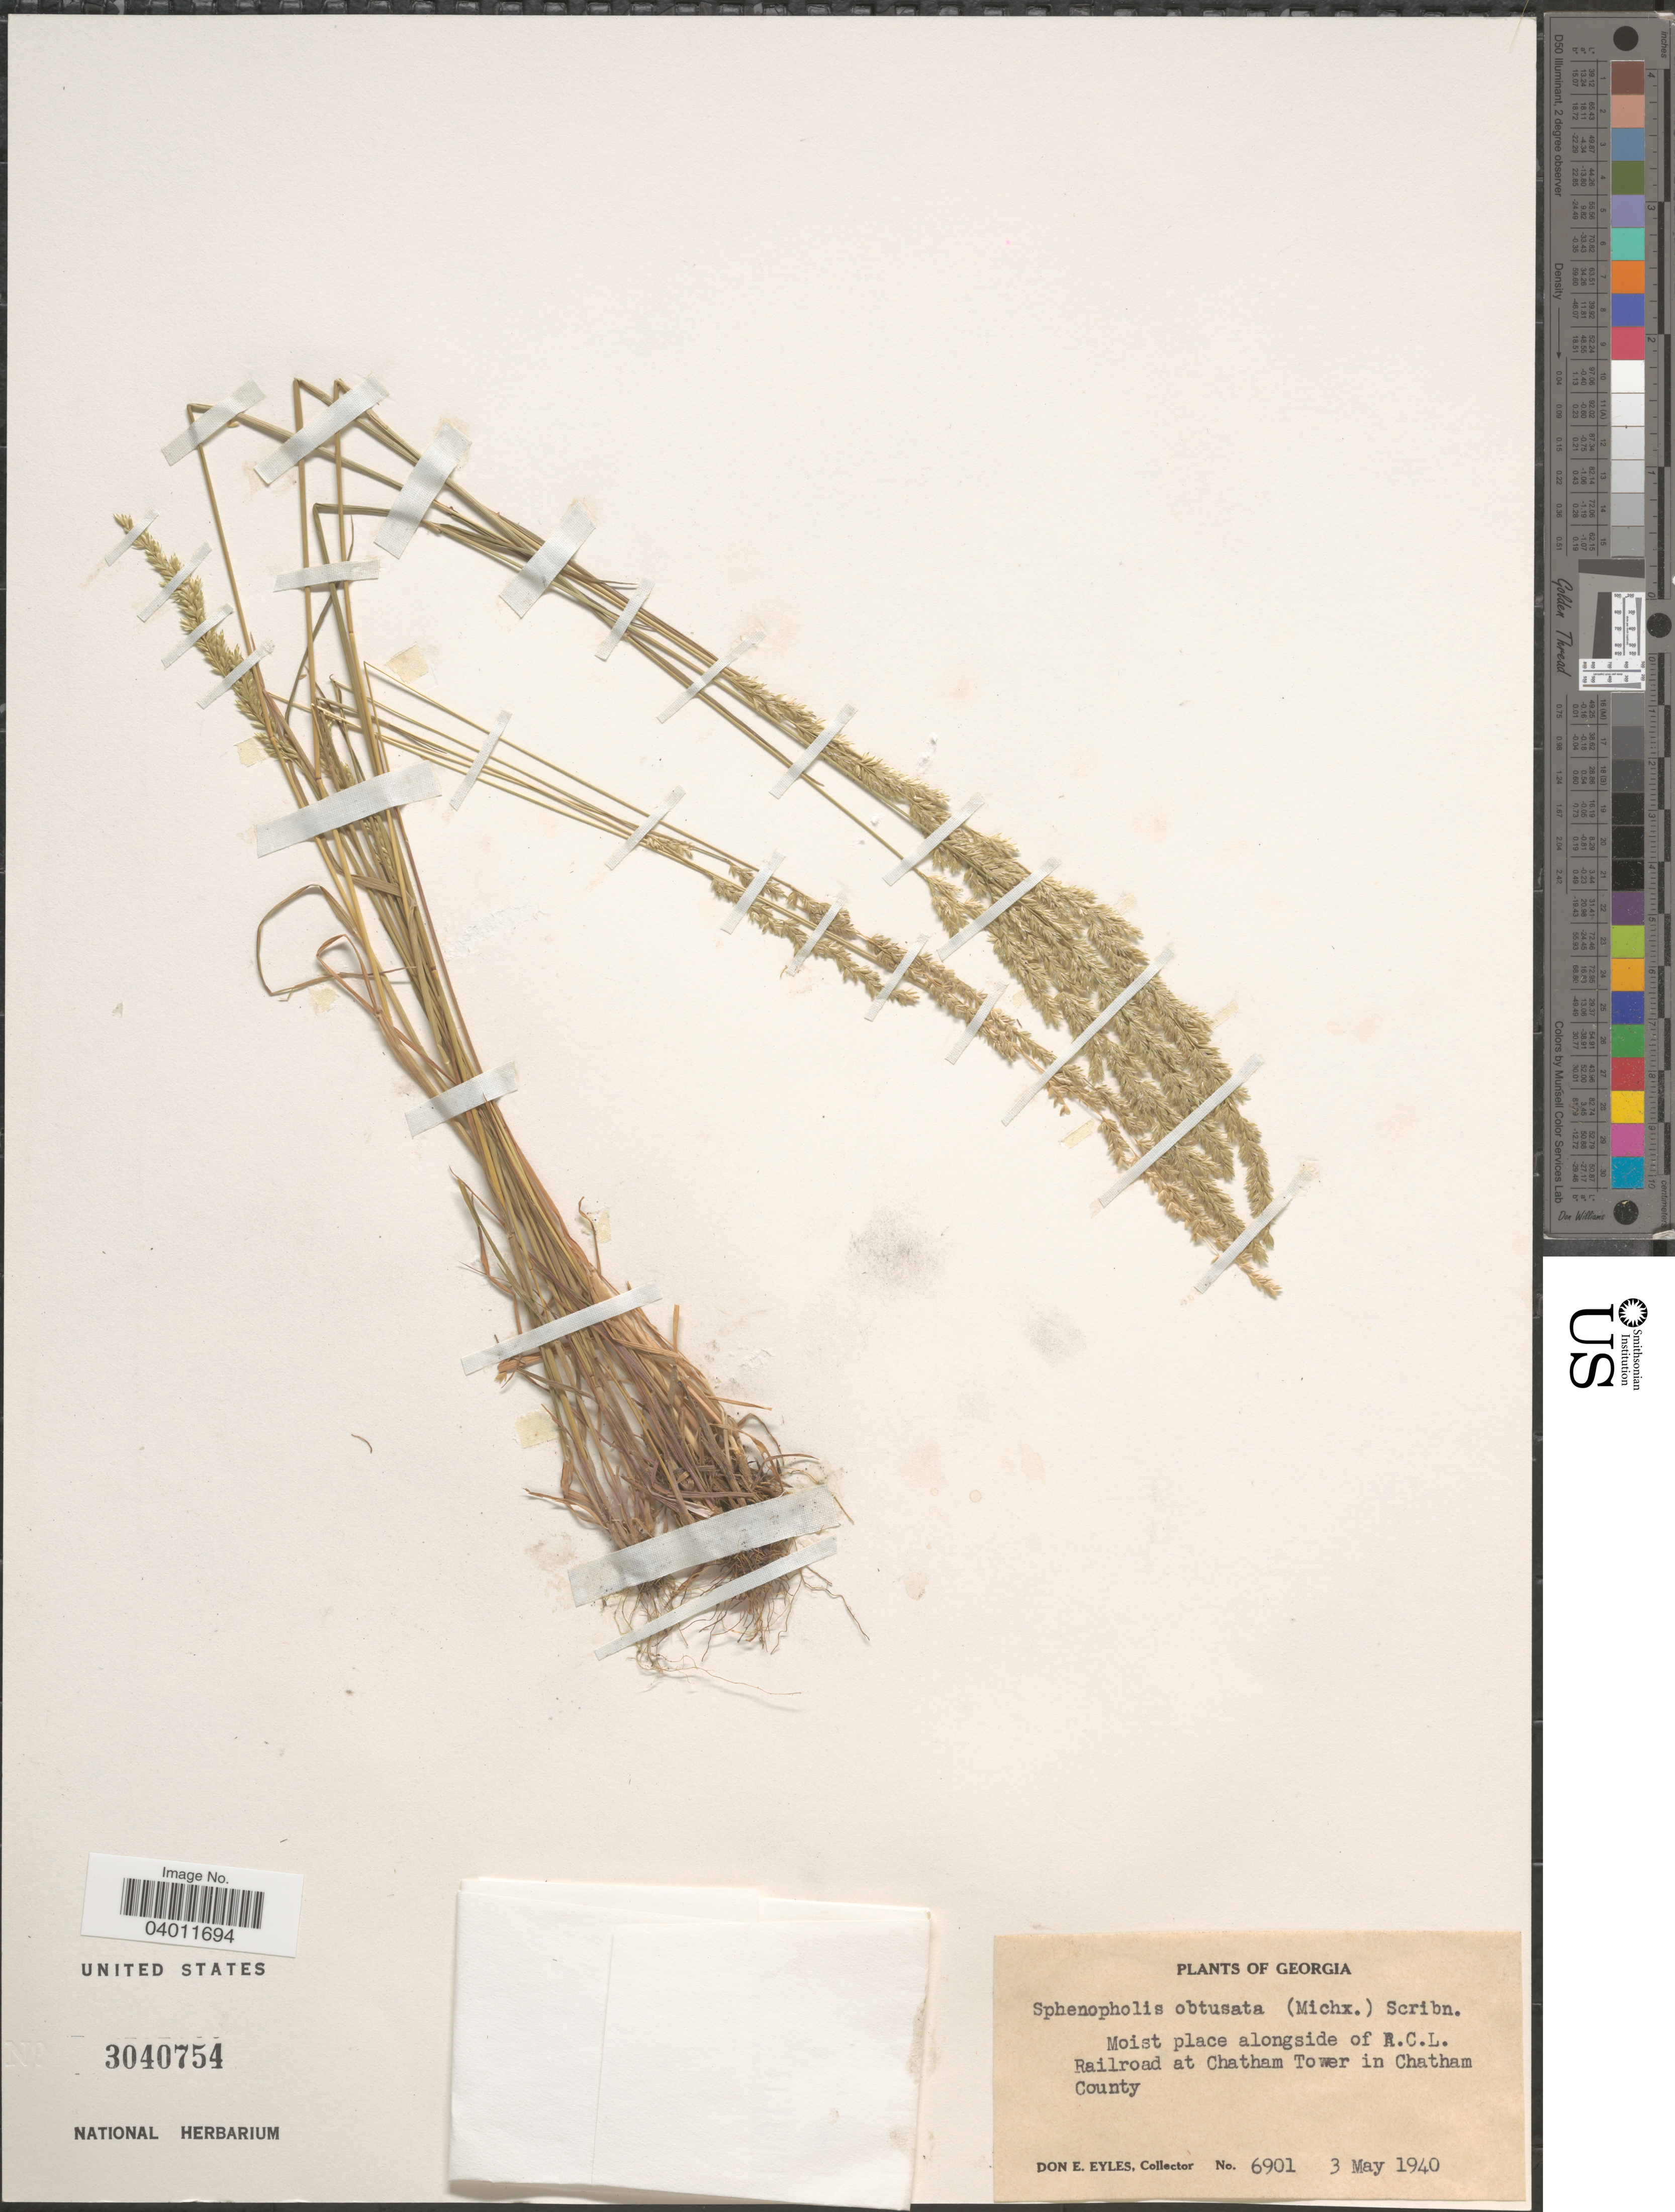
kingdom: Plantae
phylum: Tracheophyta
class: Liliopsida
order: Poales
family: Poaceae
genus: Sphenopholis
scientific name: Sphenopholis obtusata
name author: (Michx.) Scribn.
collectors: D. Eyles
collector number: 6901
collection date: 1940-05-03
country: United States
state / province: Georgia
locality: Moist place alongside of R. C. L. Railroad at Chatham Tower in Chatham County.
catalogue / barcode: US 3040754